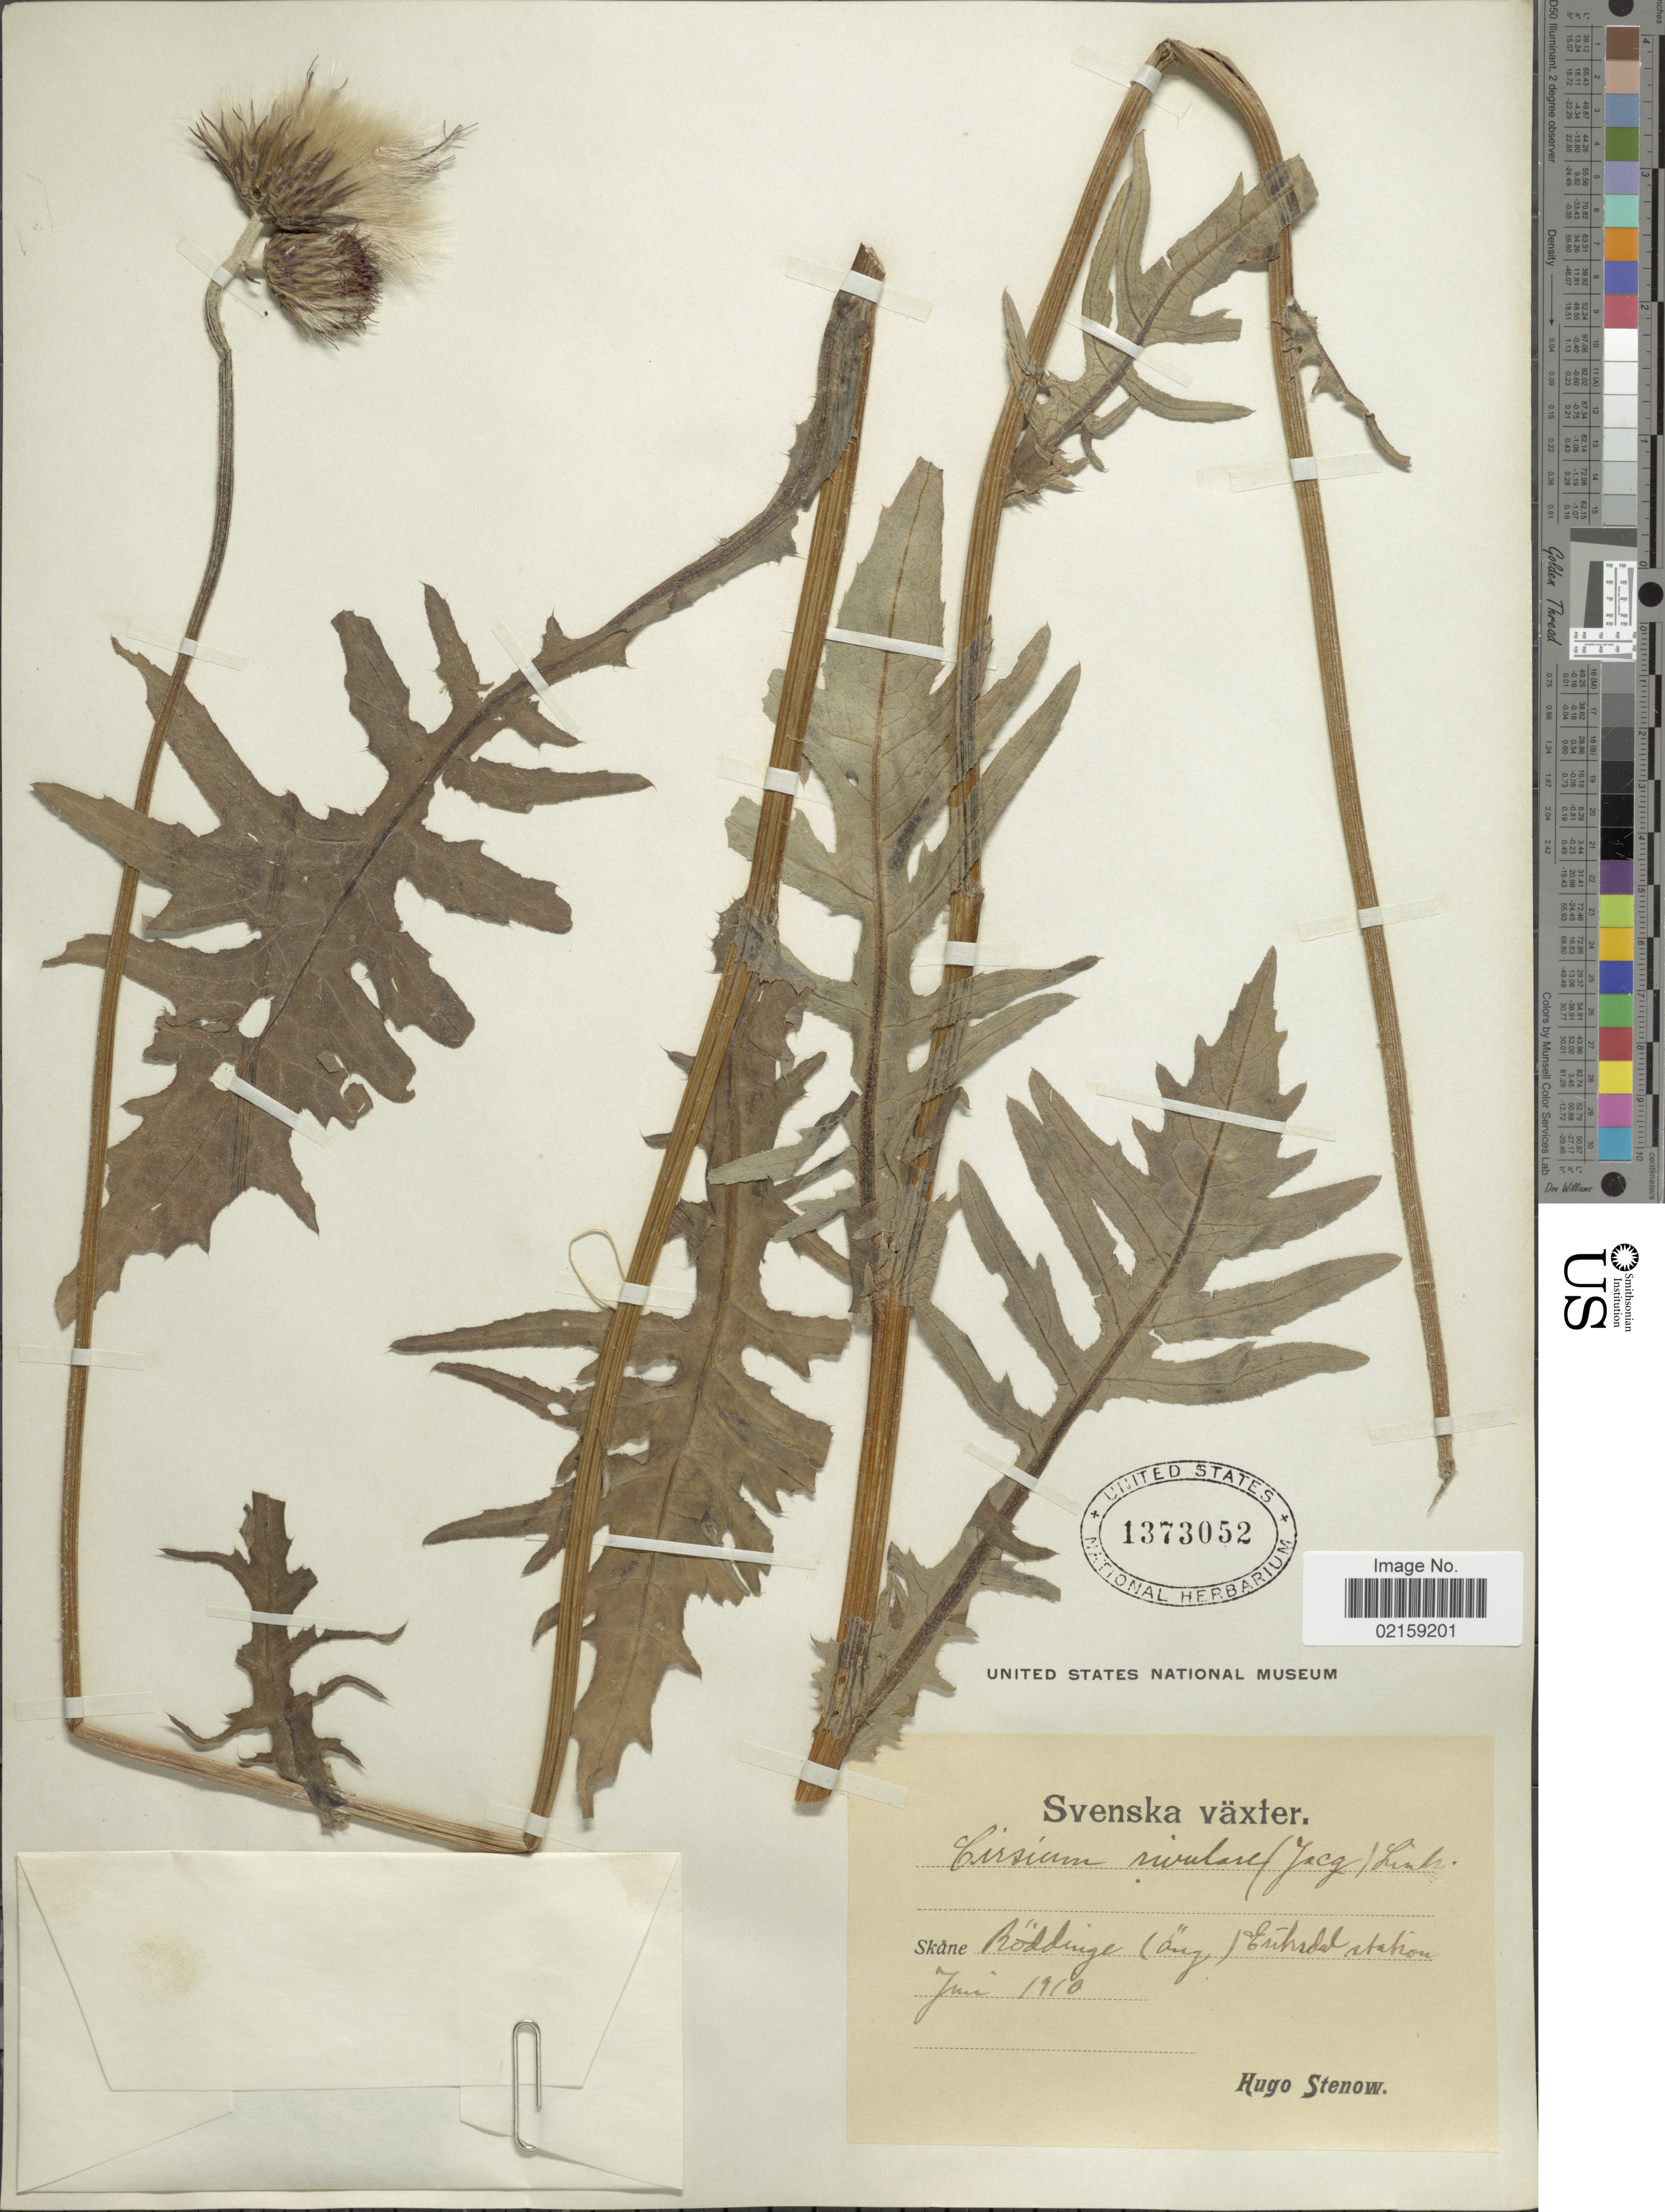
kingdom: Plantae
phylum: Tracheophyta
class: Magnoliopsida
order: Asterales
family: Asteraceae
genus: Cirsium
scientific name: Cirsium rivulare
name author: (Jacq.) All.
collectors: H. Stenow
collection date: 1910-06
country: Sweden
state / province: Skåne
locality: Skåne Röddinge (ang) Eriksdal station.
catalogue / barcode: US 1373052